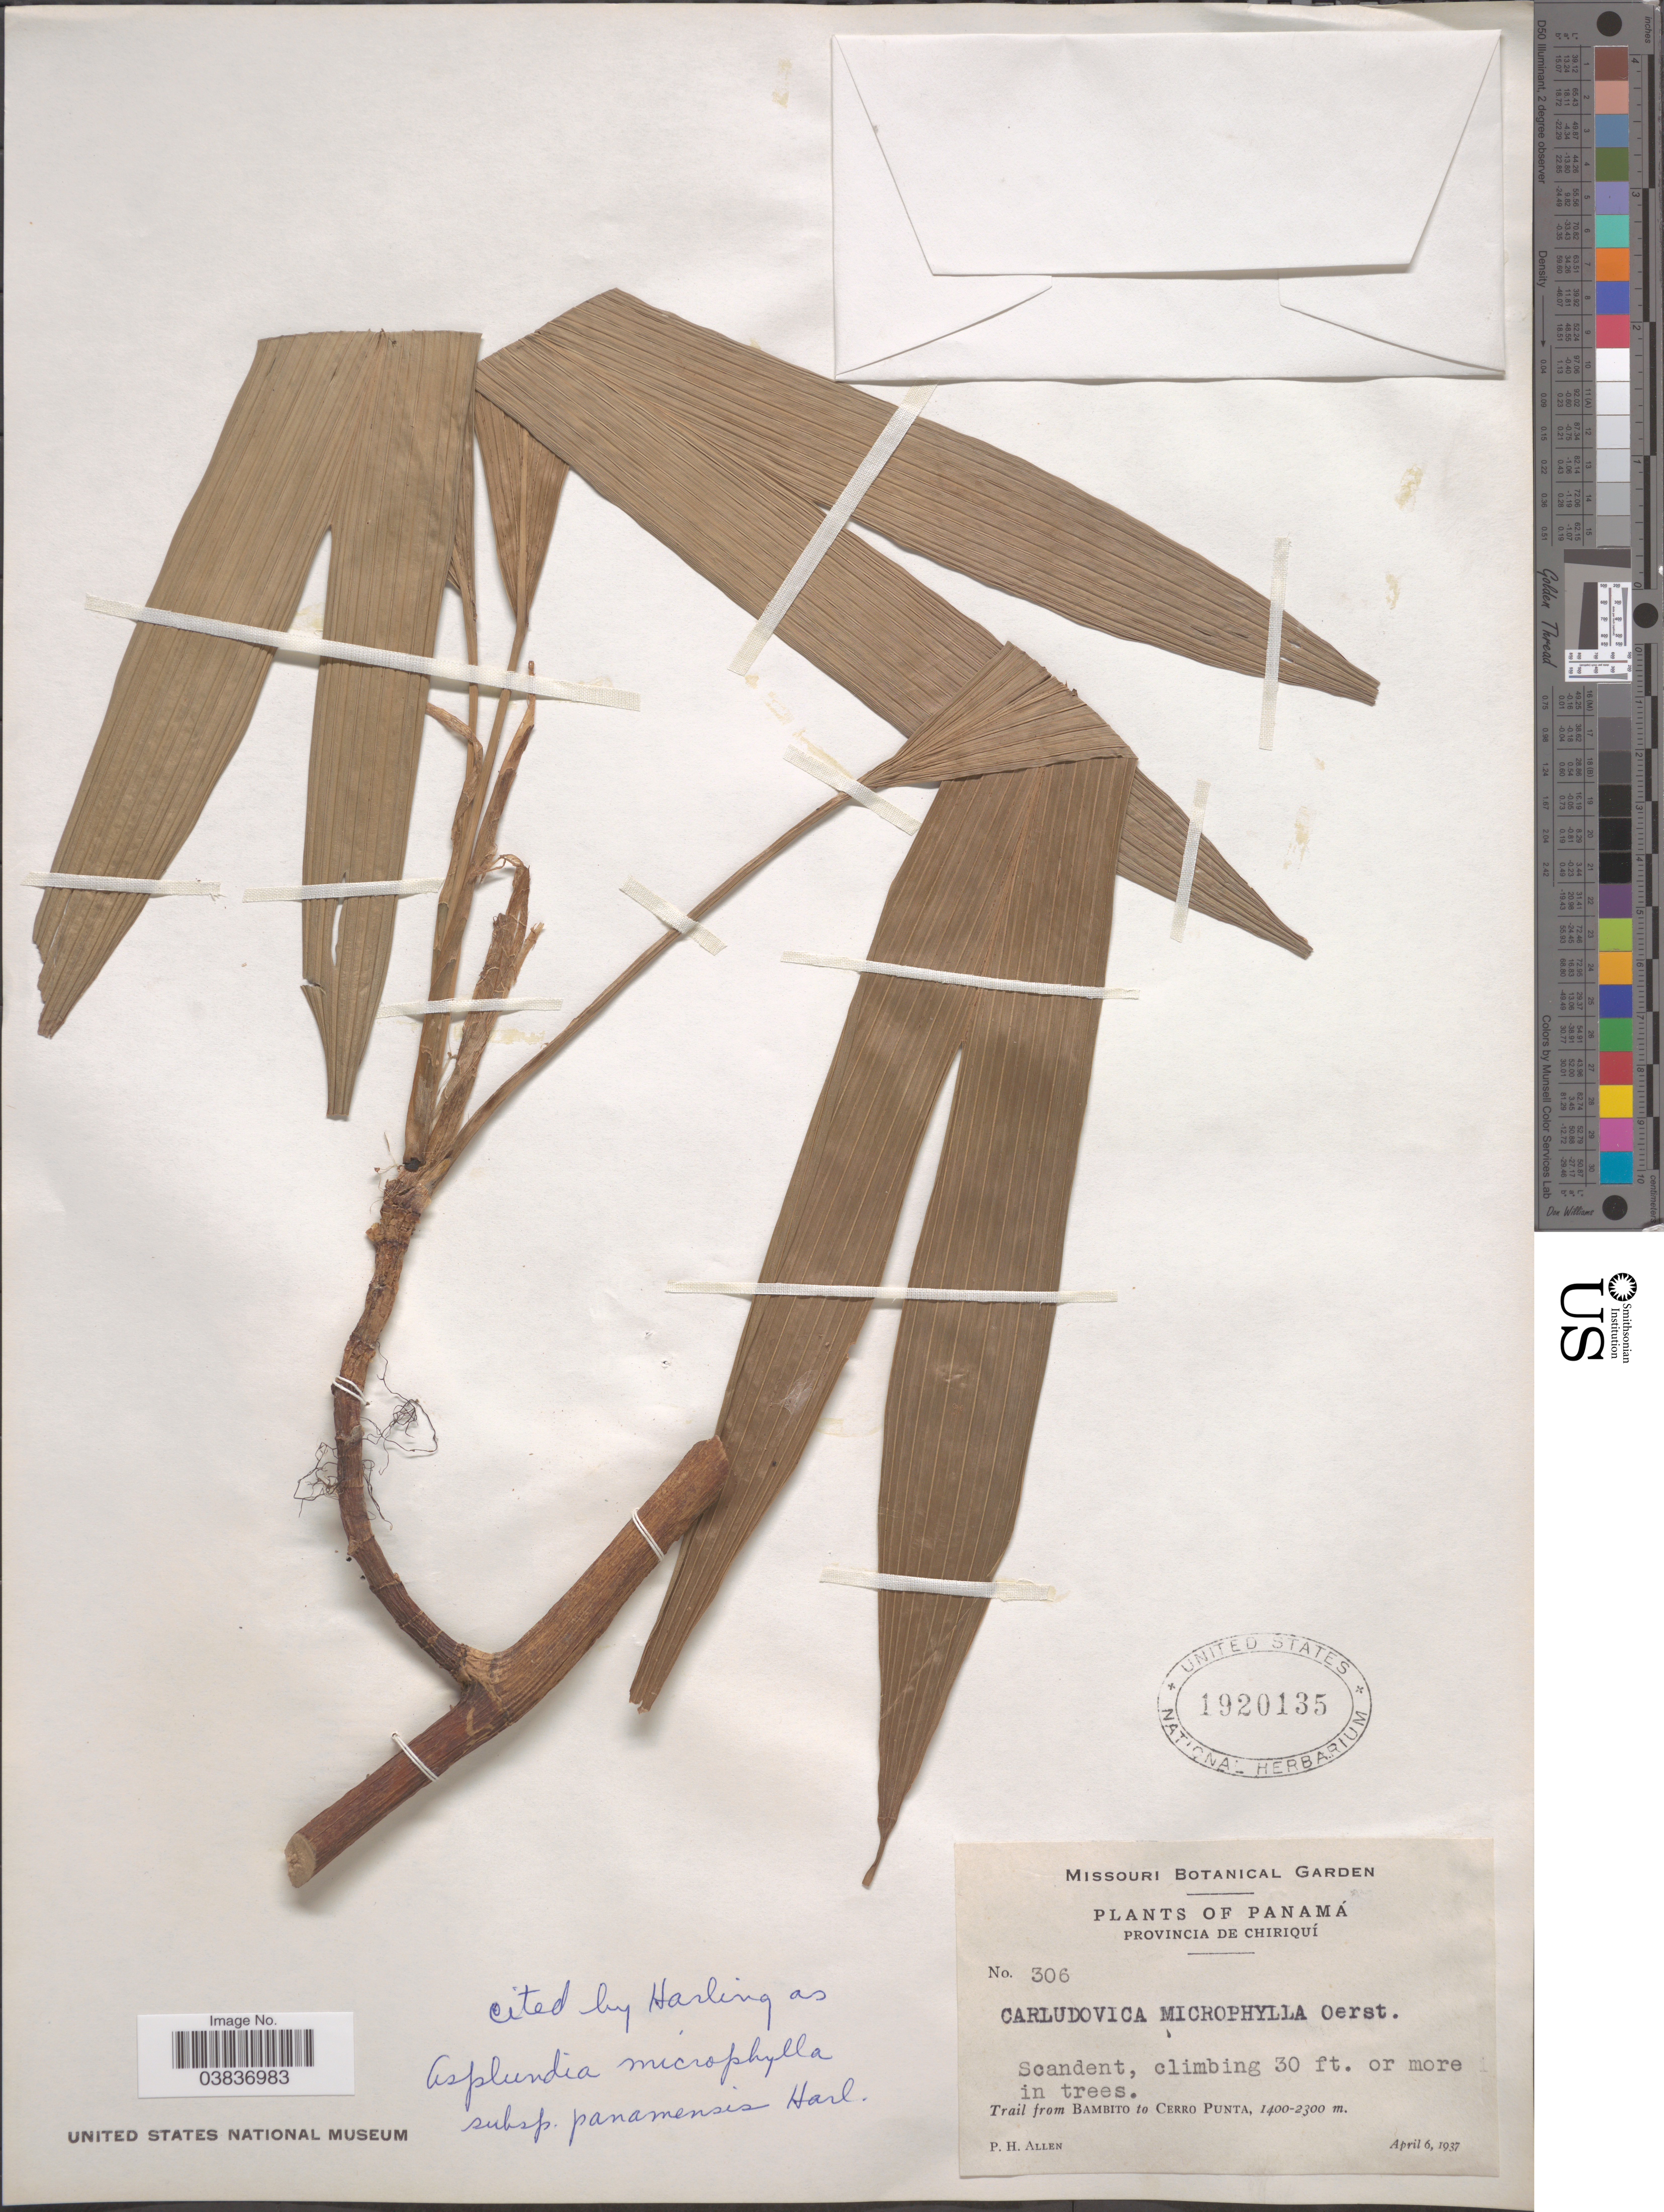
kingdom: Plantae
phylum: Tracheophyta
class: Liliopsida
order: Pandanales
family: Cyclanthaceae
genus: Asplundia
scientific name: Asplundia microphylla subsp. panamensis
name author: Harling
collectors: P. H. Allen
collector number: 306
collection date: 1937-04-06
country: Panama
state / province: Chiriqui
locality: Trail from Bambito to Cerro Punta.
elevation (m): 1400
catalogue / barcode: US 1920135